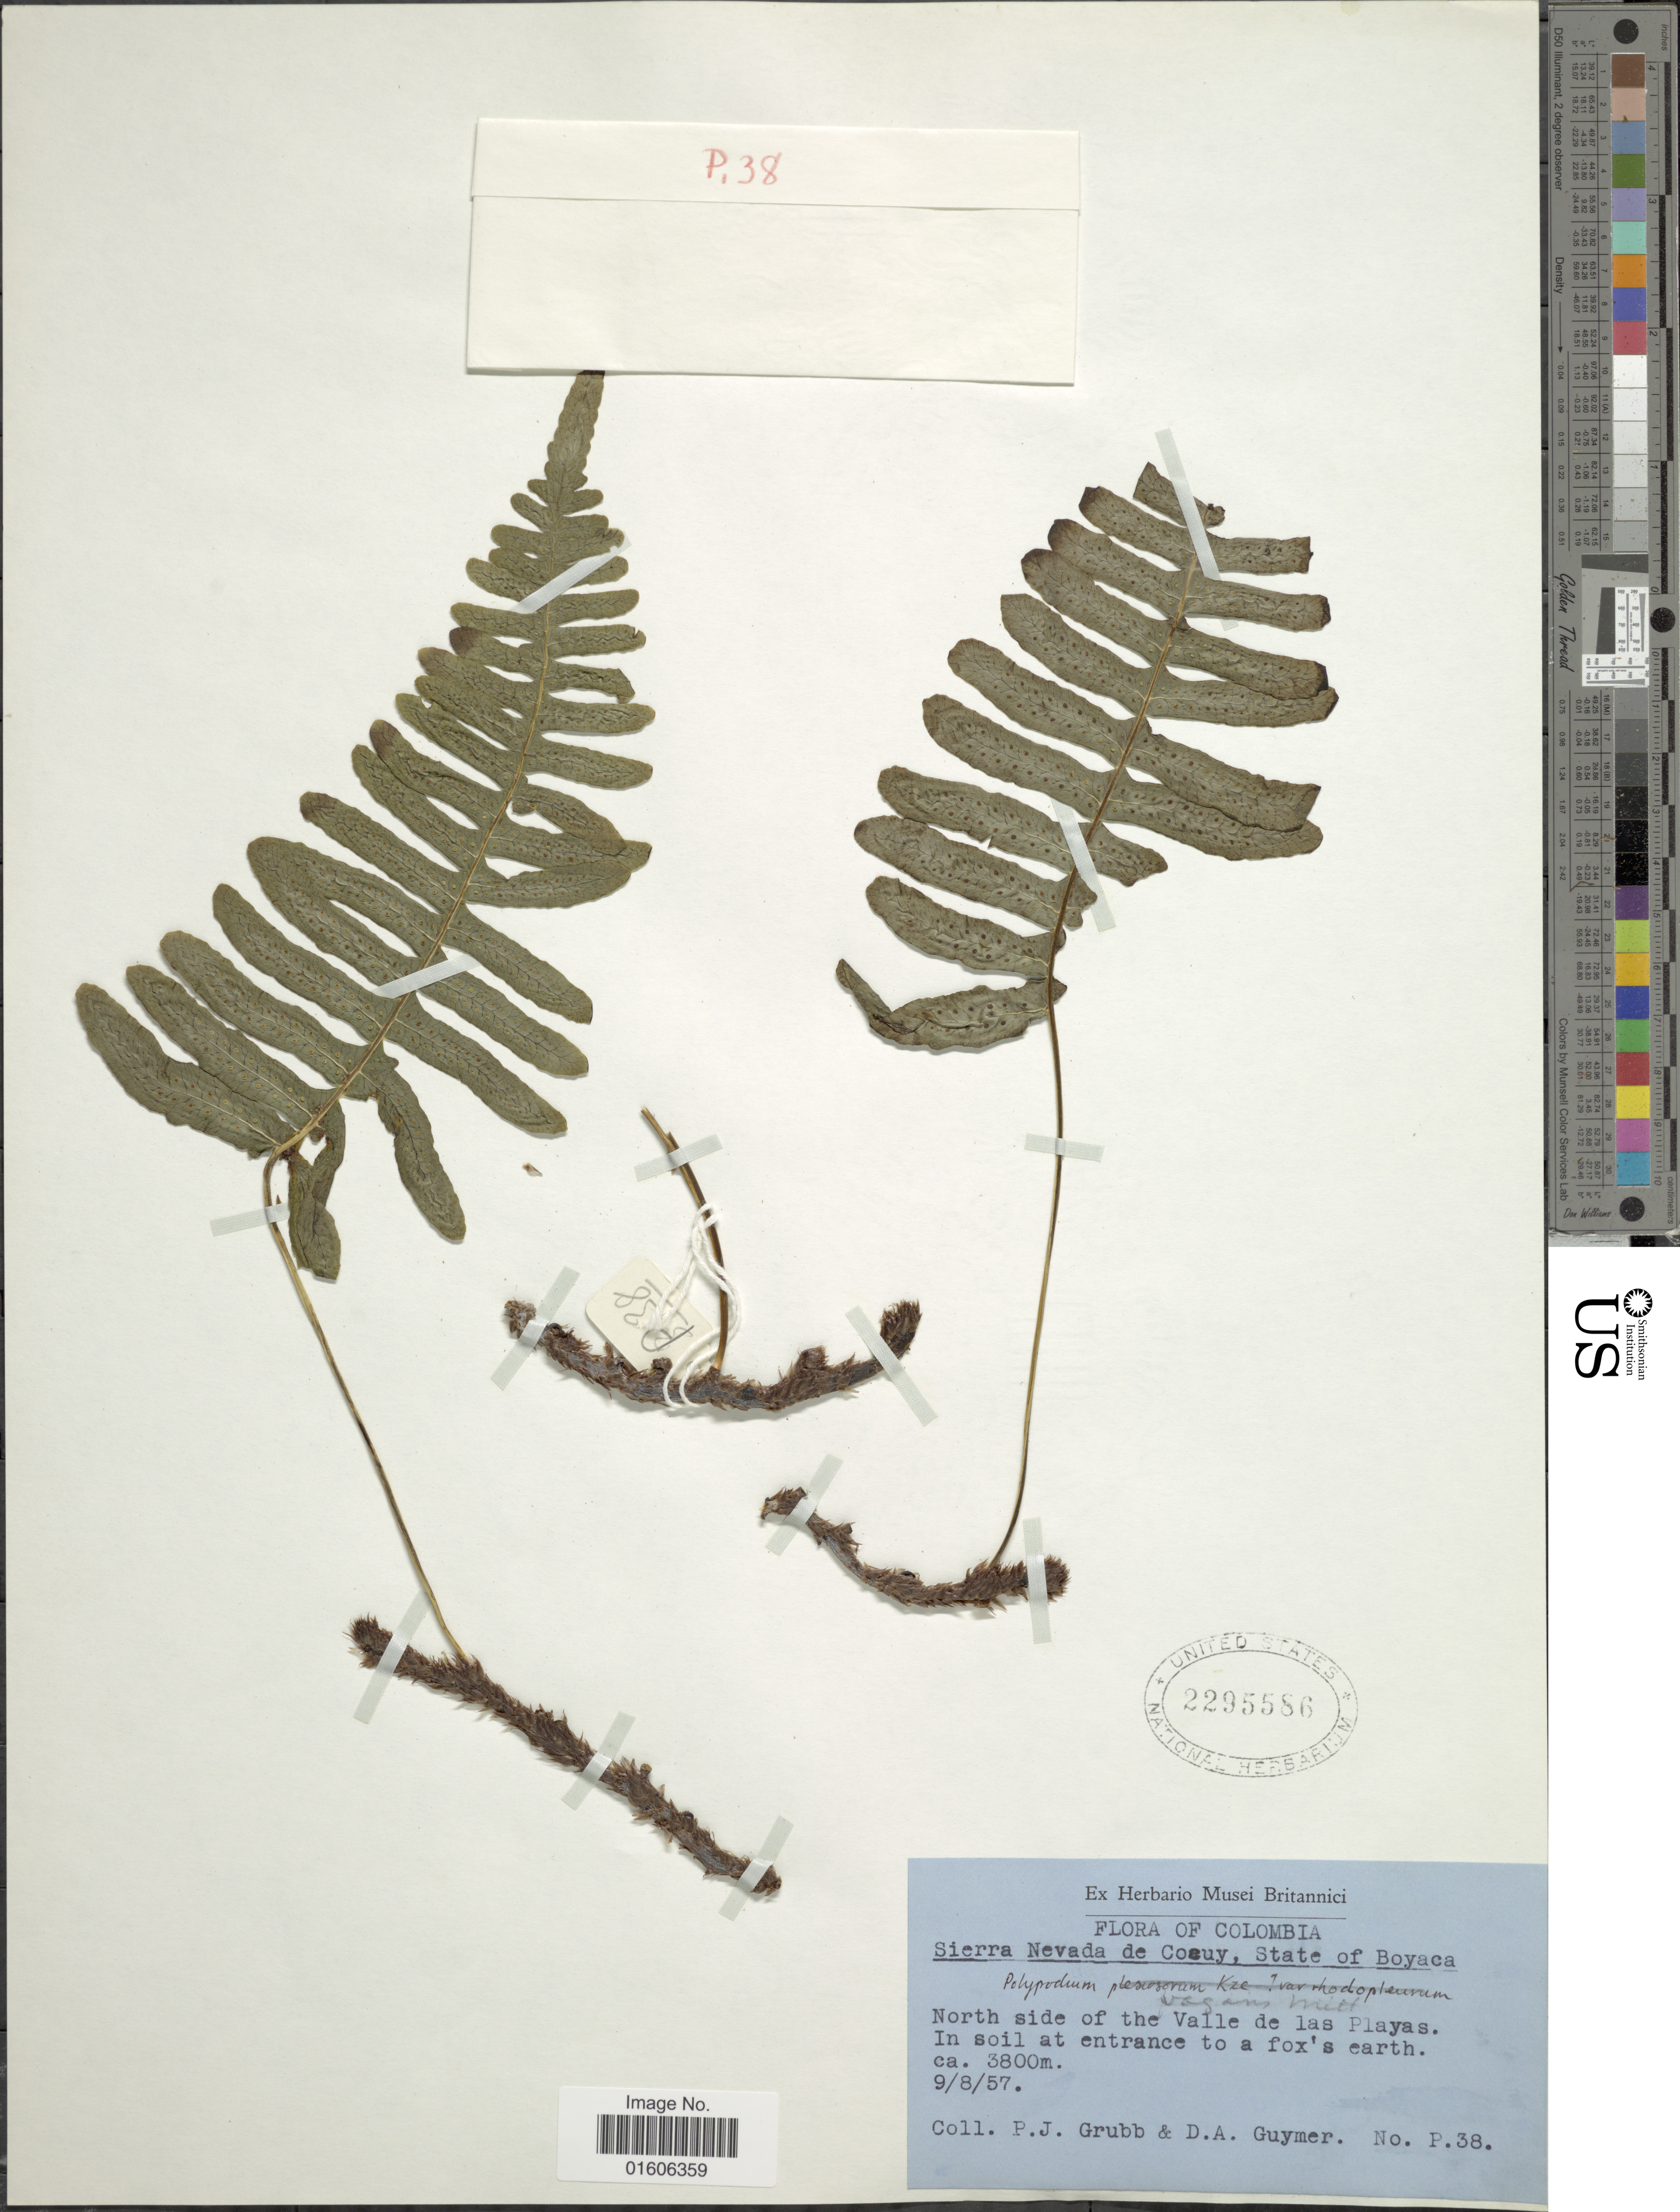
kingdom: Plantae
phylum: Tracheophyta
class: Polypodiopsida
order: Polypodiales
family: Polypodiaceae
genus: Serpocaulon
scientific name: Serpocaulon gilliesii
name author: (C. Chr.) A.R. Sm.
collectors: P. J. Grubb & D. Guymer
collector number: P.38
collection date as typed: Transcribed d/m/y: 9/8/57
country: Colombia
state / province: Boyacá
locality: Sierra Nevada de Cocuy, State of Boyaca. North side of the Valle de las Playas.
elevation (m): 3800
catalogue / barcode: US 2295586